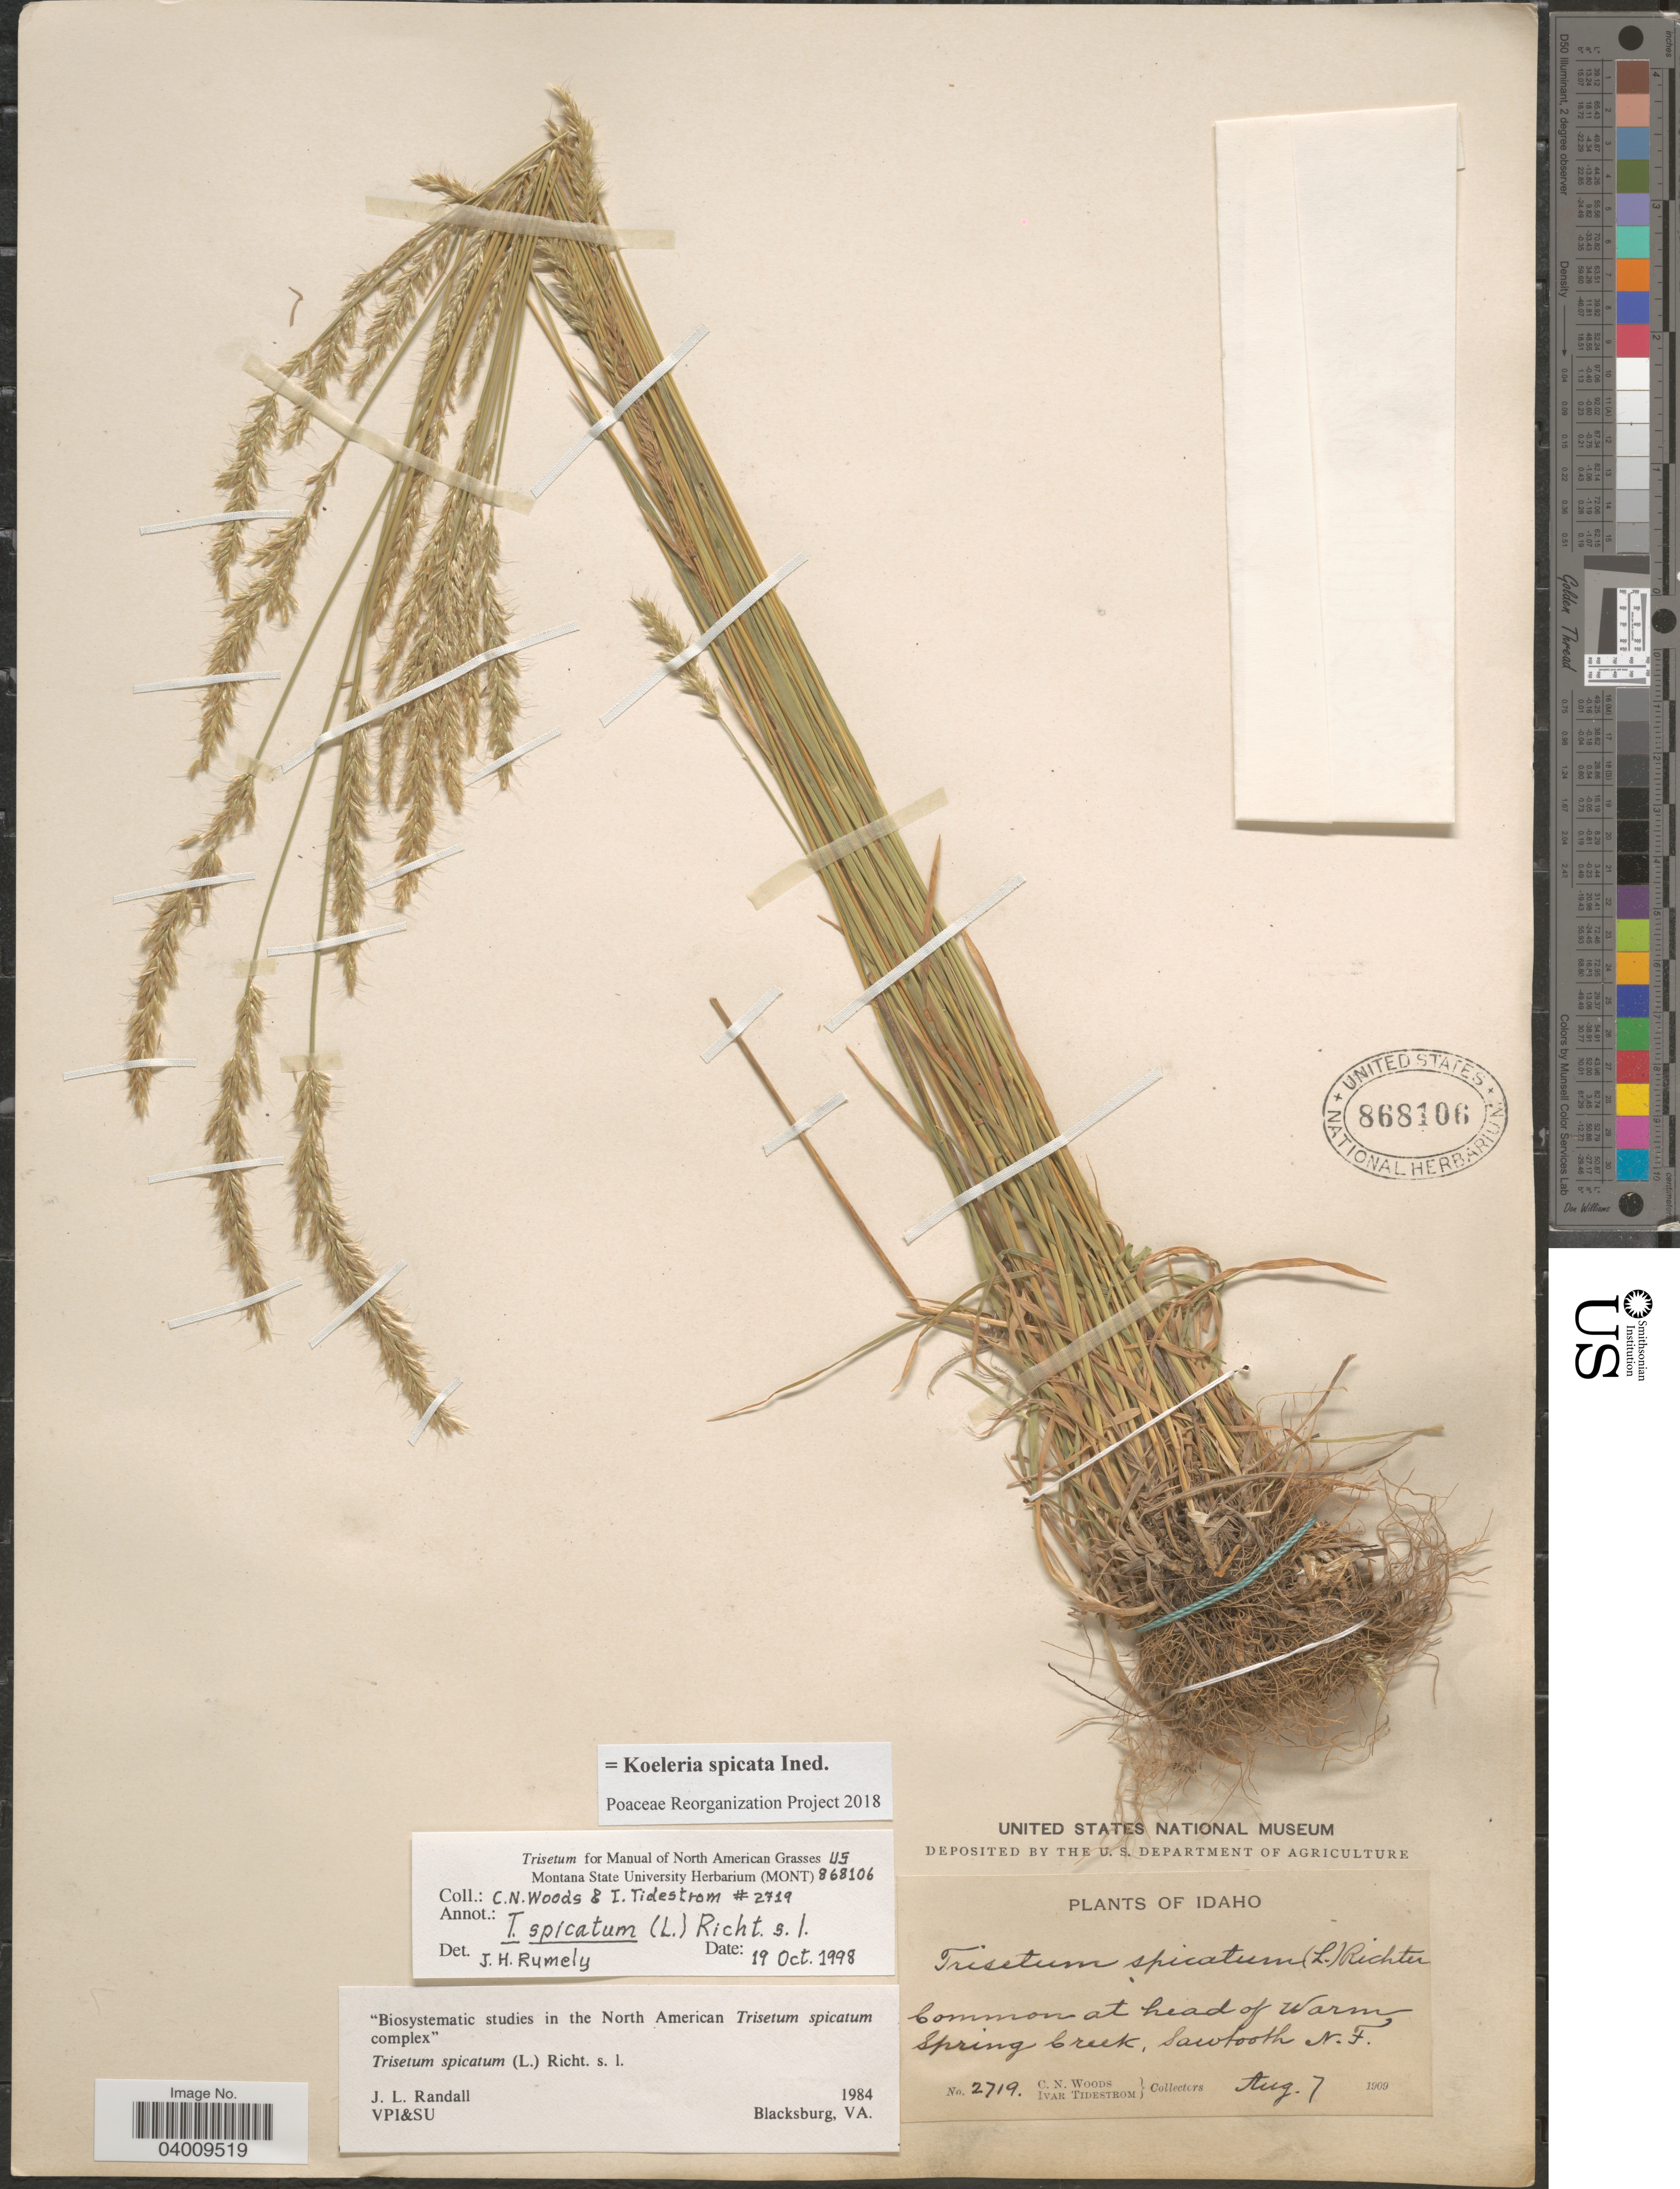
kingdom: Plantae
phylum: Tracheophyta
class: Liliopsida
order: Poales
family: Poaceae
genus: Koeleria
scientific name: Koeleria spicata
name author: (L.) Barberá et al.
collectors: C. Woods & I. F. Tidestrom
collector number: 2719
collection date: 1909-08-07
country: United States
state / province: Idaho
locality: Common at head of Warm, Spring Creek, Sawtooth N.F.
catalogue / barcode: US 868106